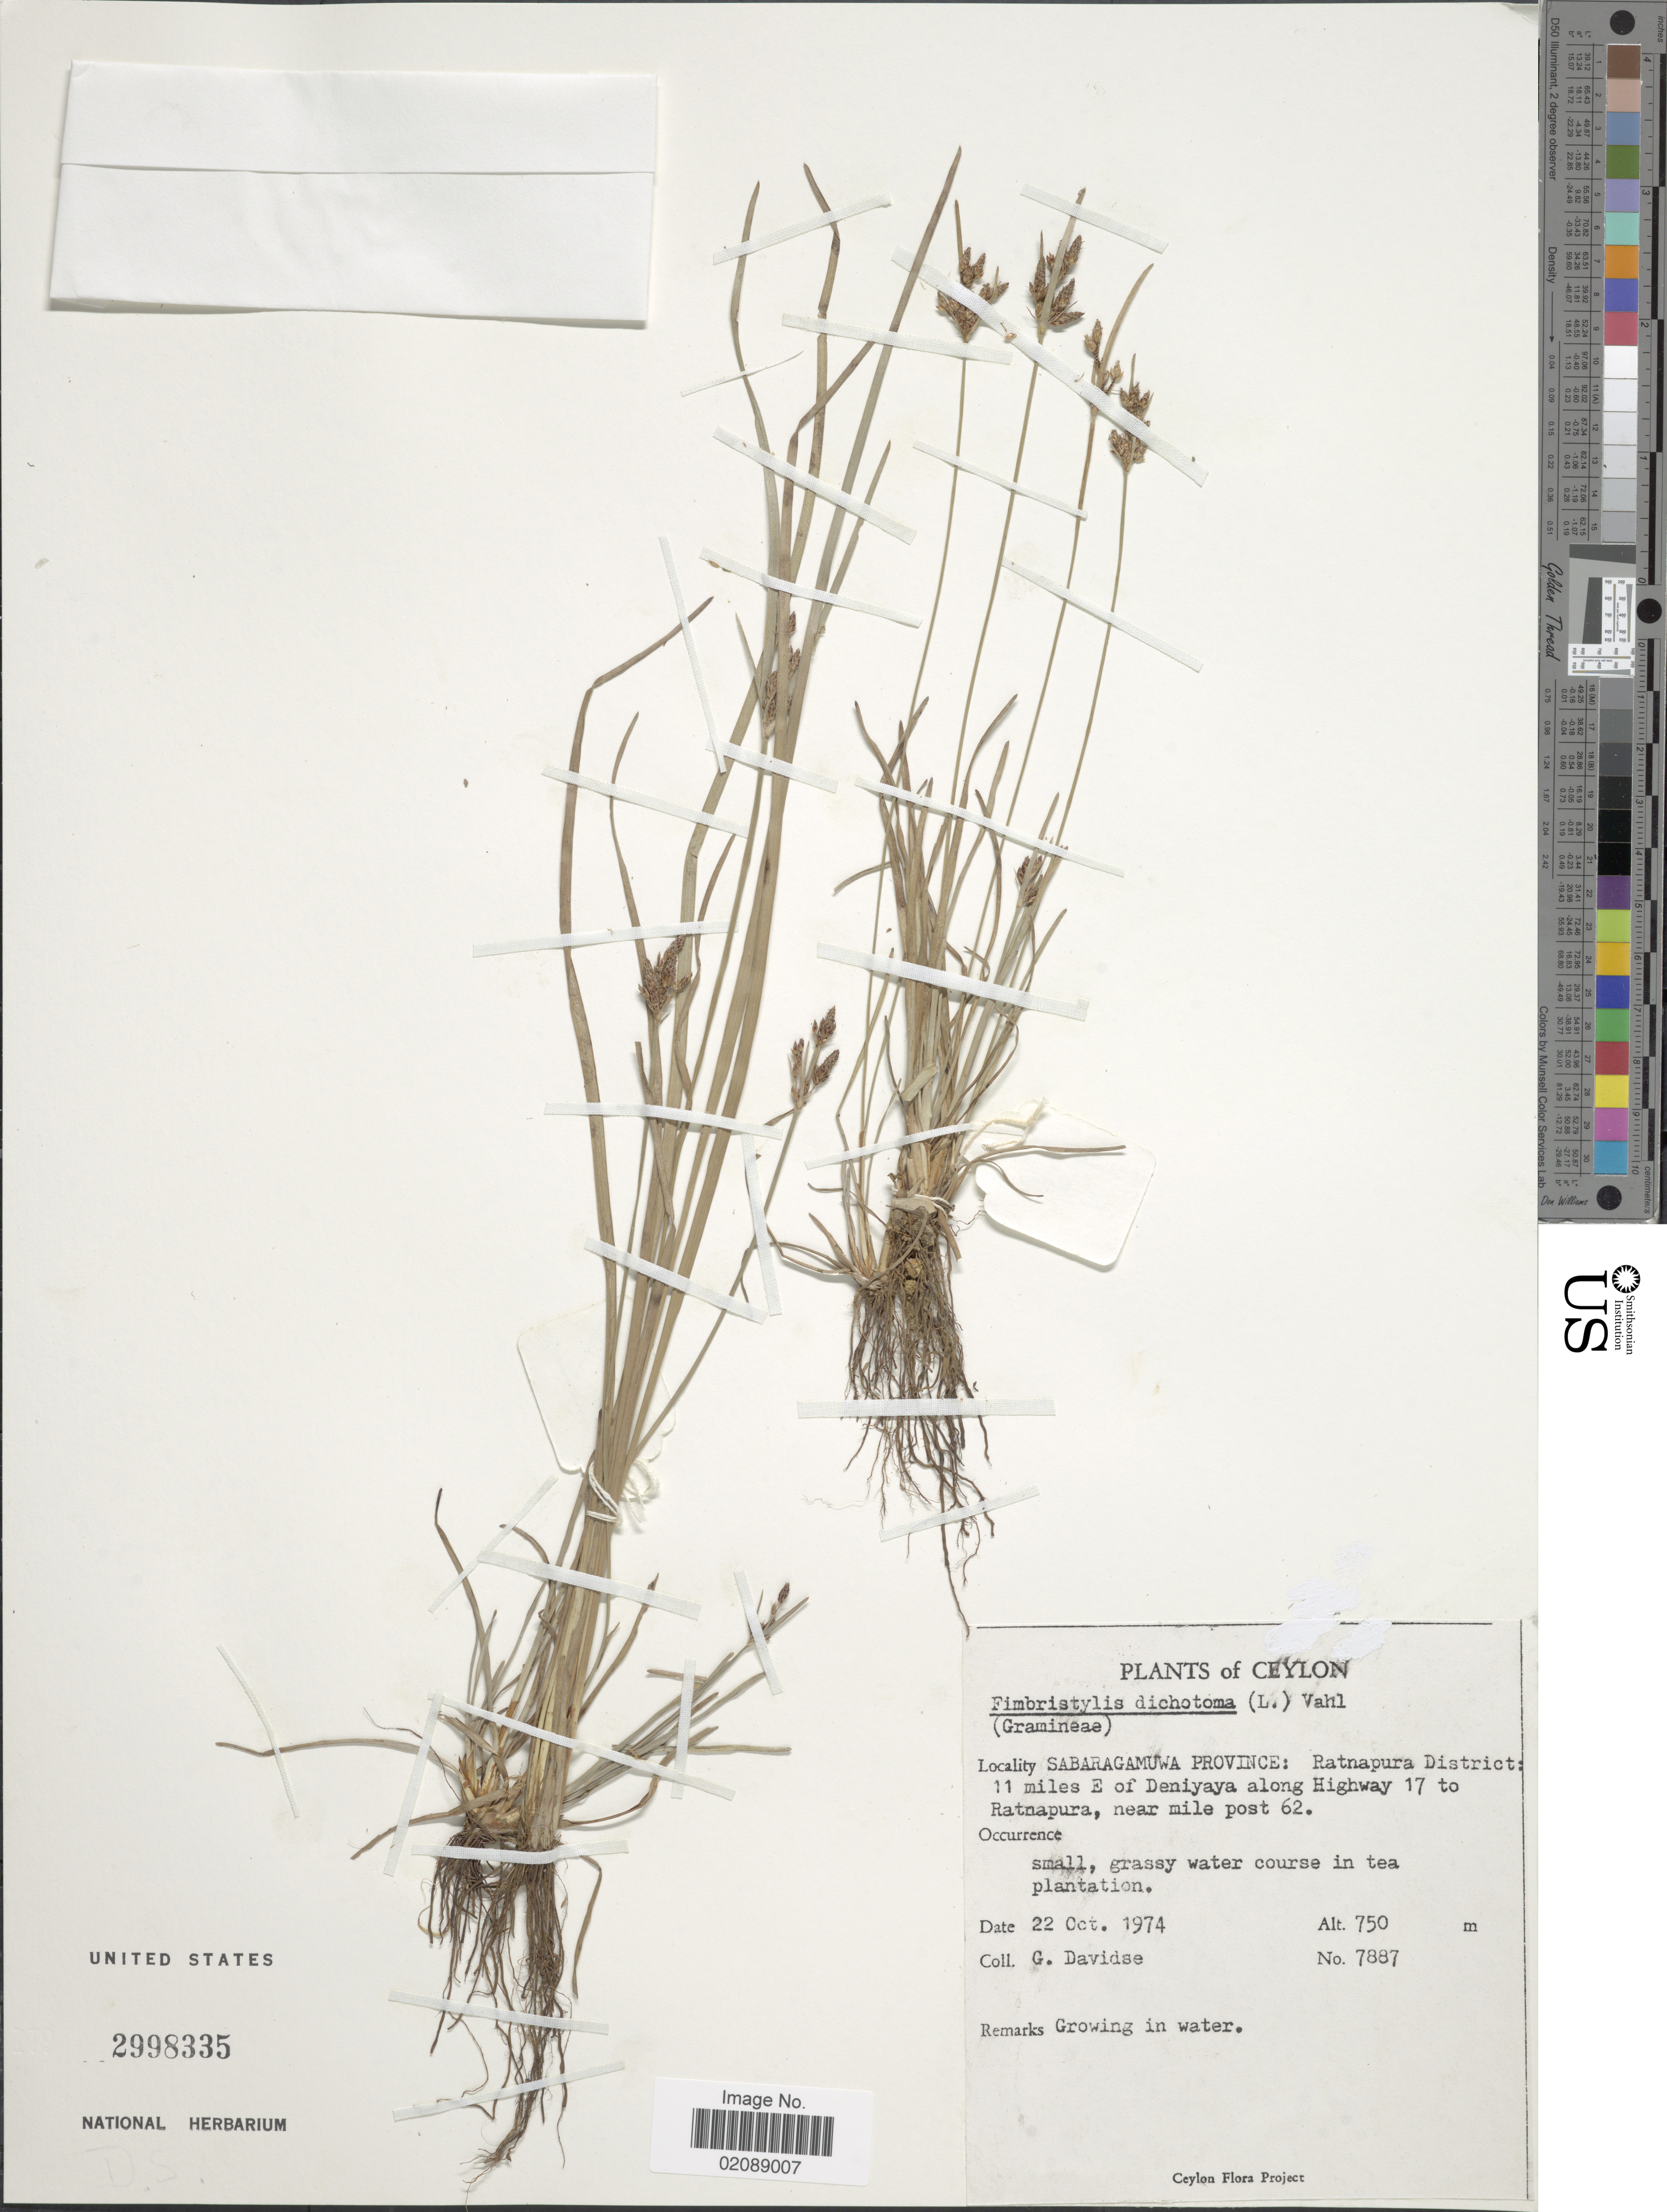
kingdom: Plantae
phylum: Tracheophyta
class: Liliopsida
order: Poales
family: Cyperaceae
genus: Fimbristylis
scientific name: Fimbristylis dichotoma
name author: (L.) Vahl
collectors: G. Davidse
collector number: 7887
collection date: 1974-10-22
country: Sri Lanka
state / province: Sabaragamuwa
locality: Ceylon, Ratnapura District: 11 miles E of Deniyaya along Highway 17 to Ratnapura, near mile post 62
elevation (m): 750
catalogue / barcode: US 2998335